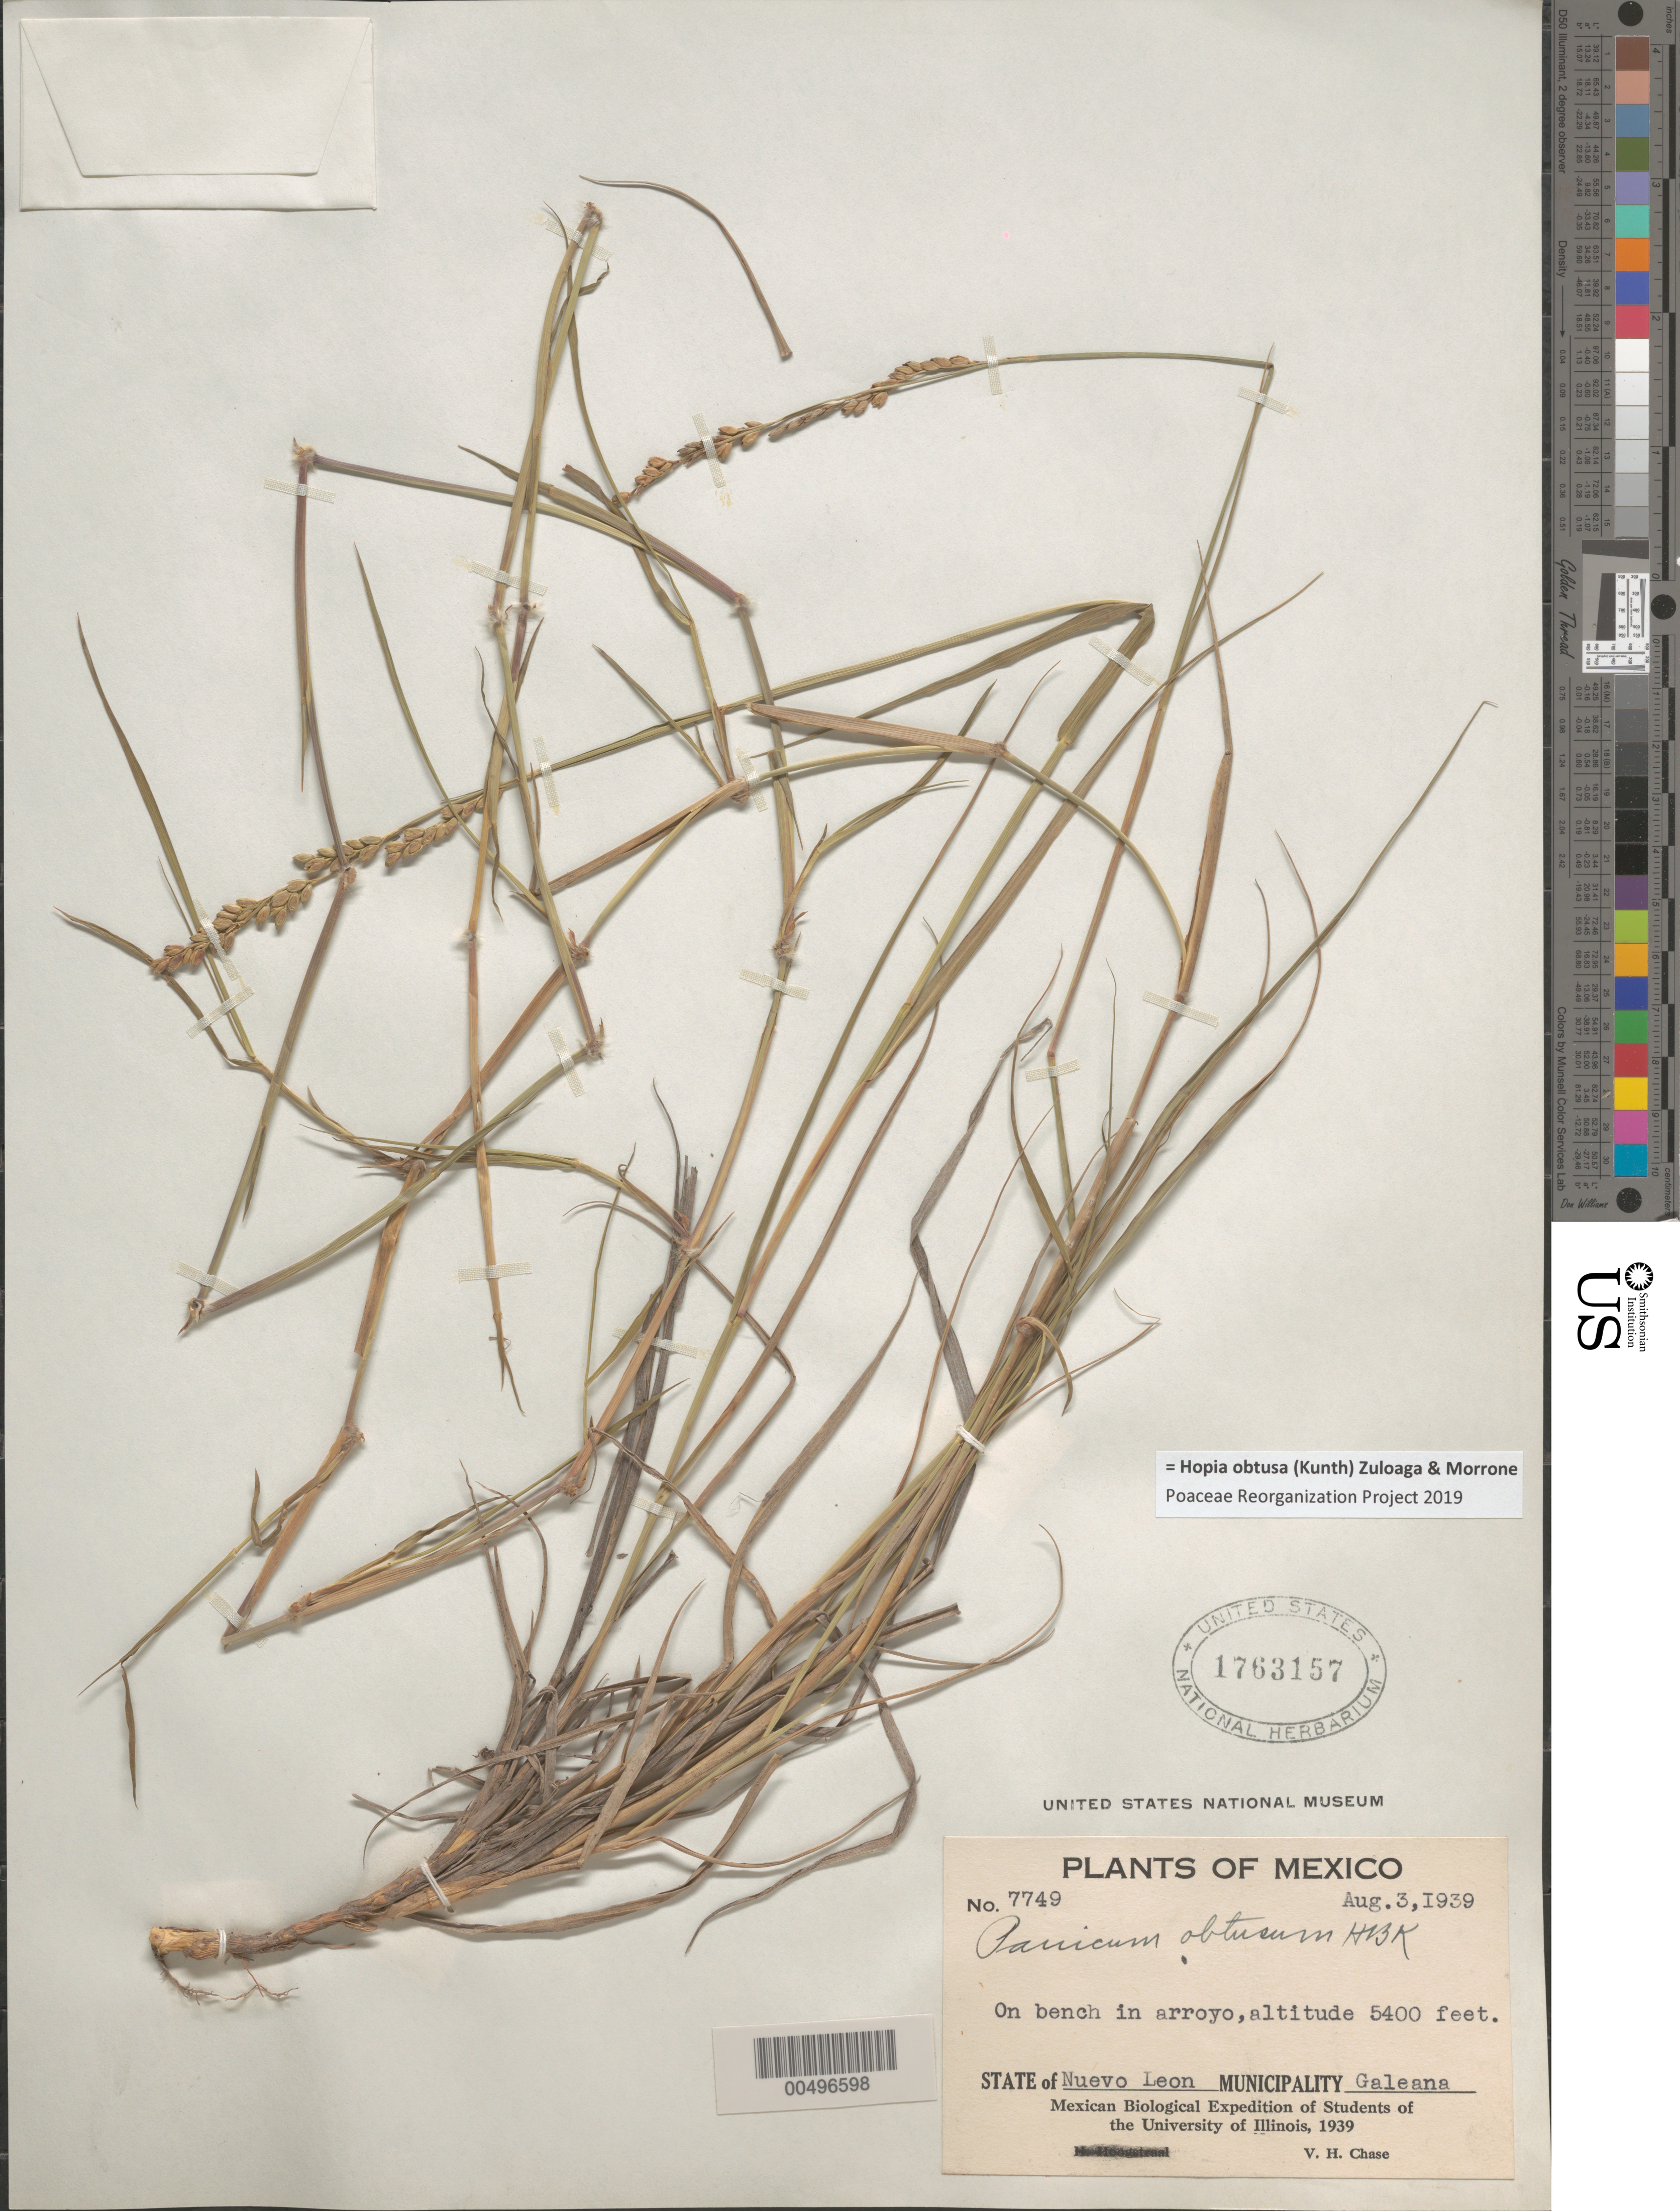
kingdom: Plantae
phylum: Tracheophyta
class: Liliopsida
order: Poales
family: Poaceae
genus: Panicum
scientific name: Panicum obtusum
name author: Kunth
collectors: V. H. Chase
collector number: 7749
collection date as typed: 3 Aug 1939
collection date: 1939-08-03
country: Mexico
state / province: Nuevo Leon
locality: Mun: Galeana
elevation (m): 1646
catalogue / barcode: US 1763157